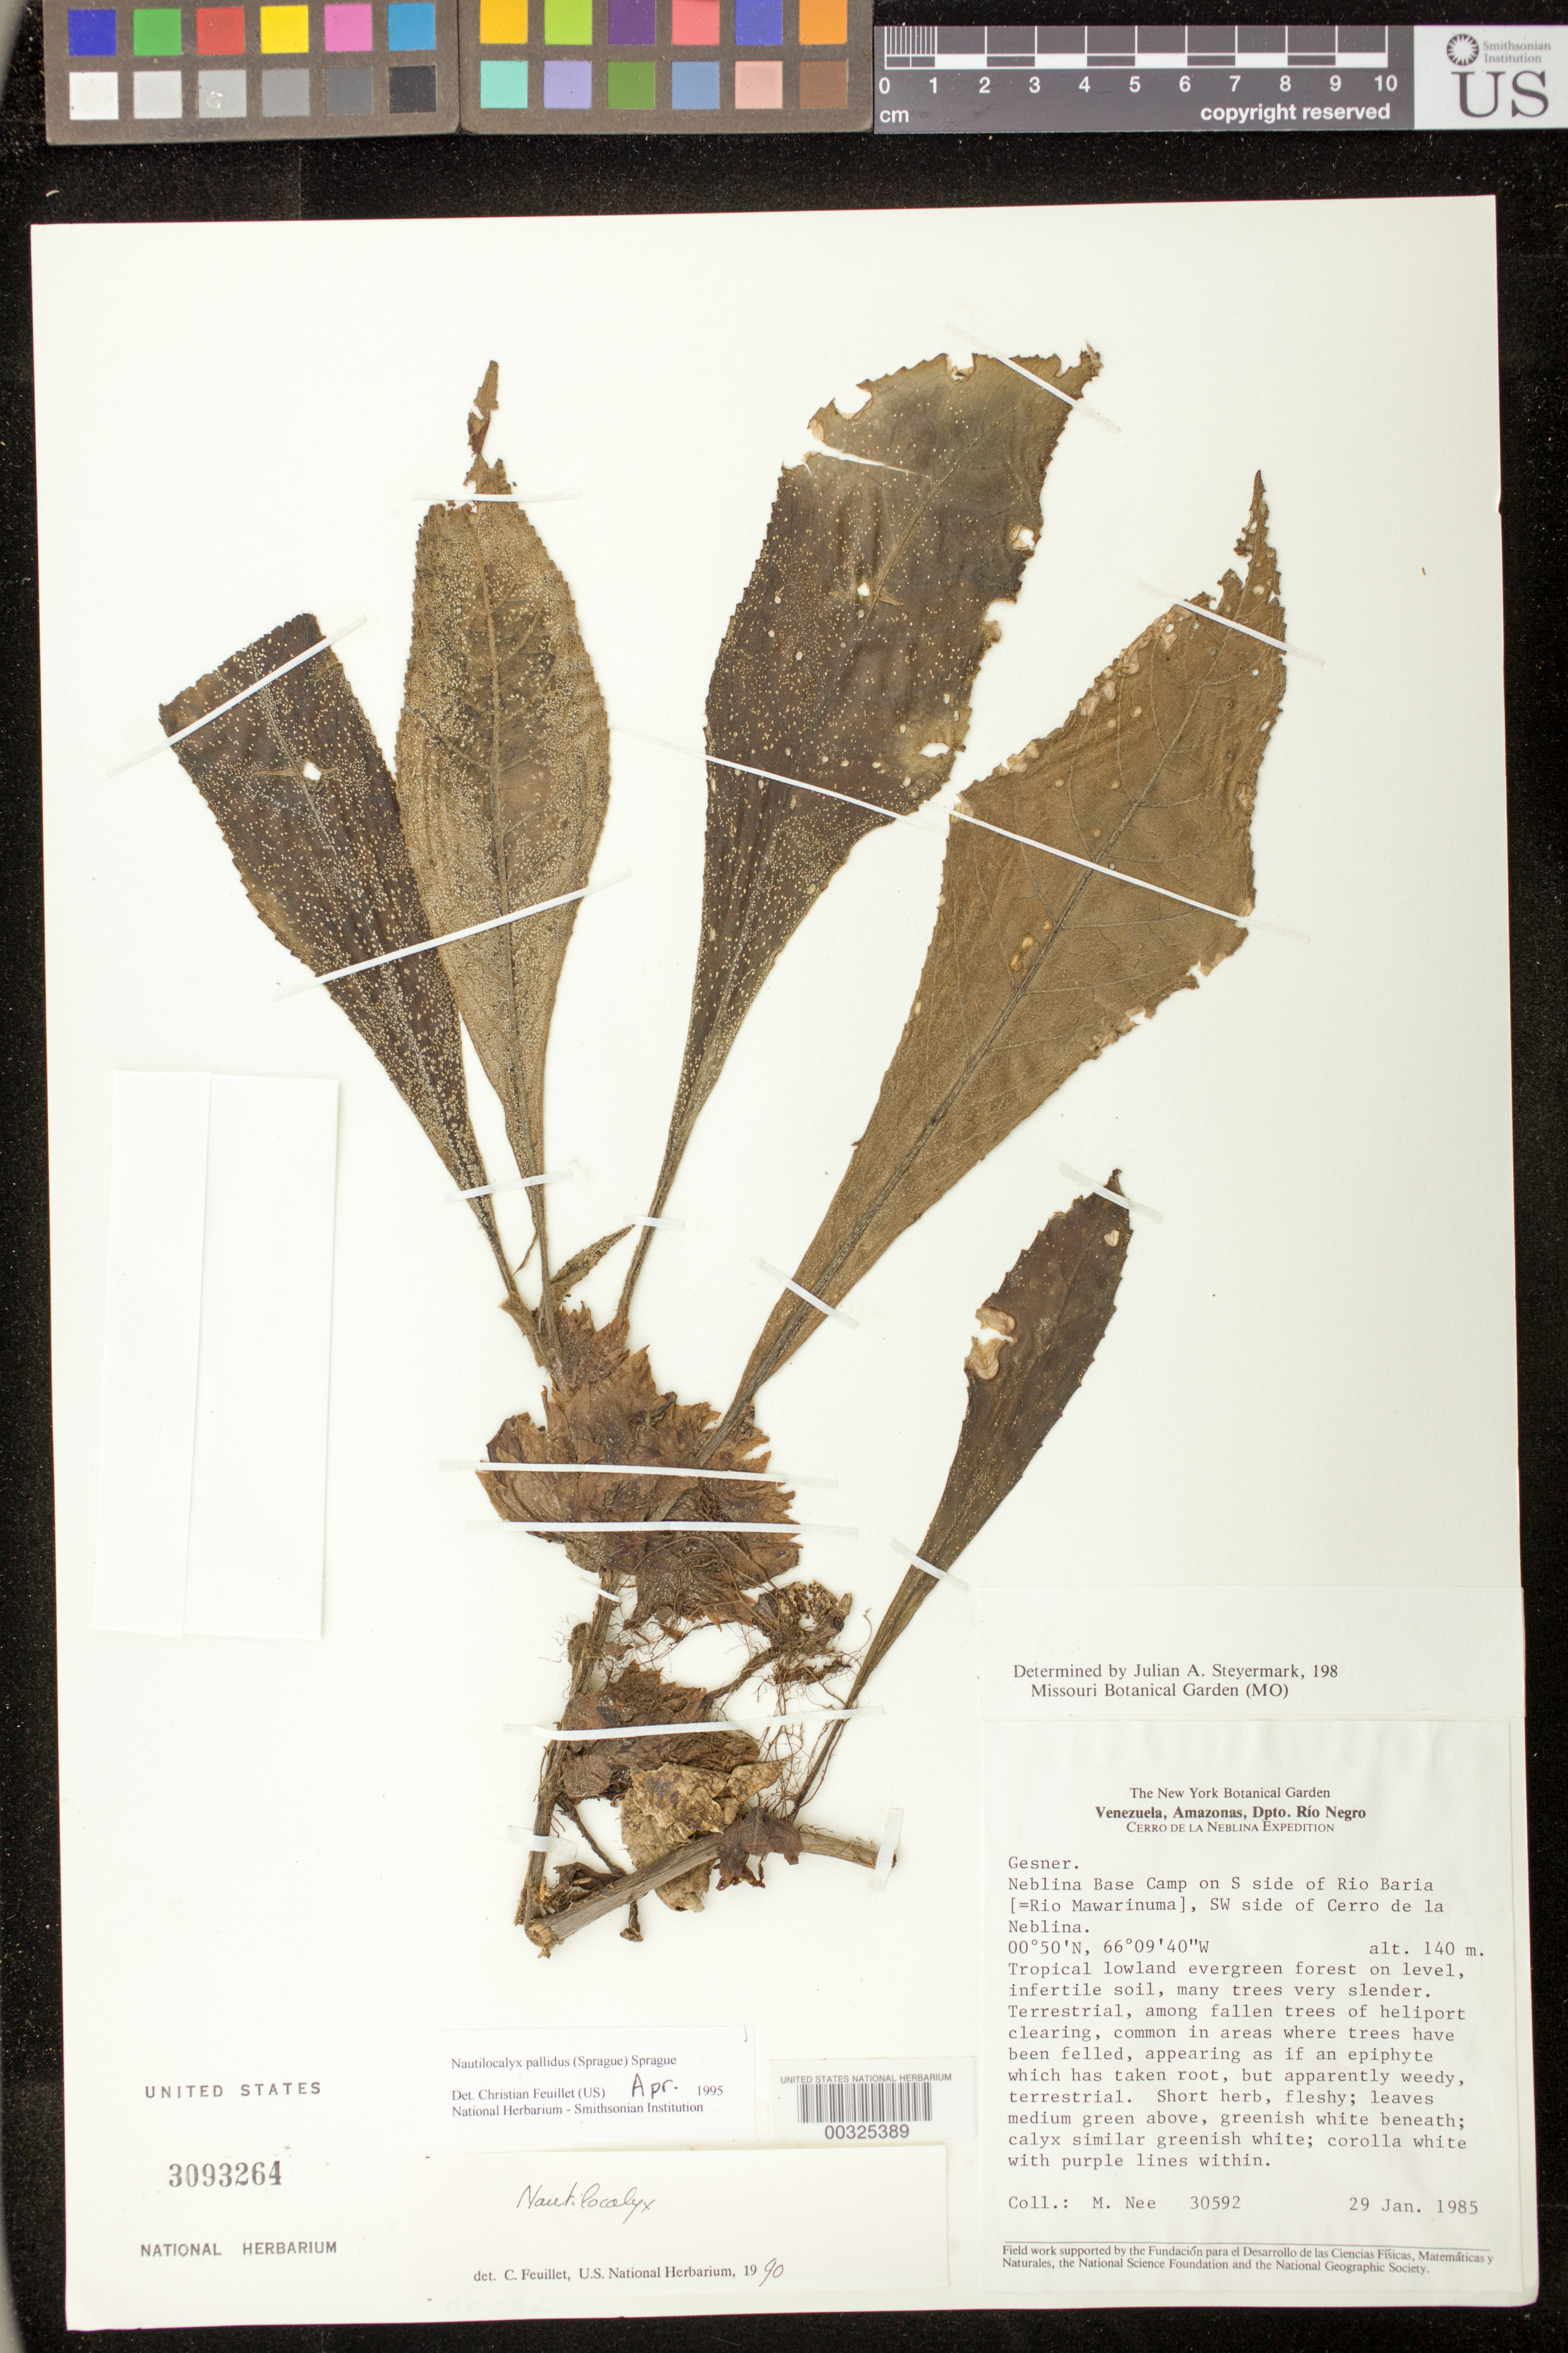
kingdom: Plantae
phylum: Tracheophyta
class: Magnoliopsida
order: Lamiales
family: Gesneriaceae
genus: Nautilocalyx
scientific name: Nautilocalyx pallidus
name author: (Sprague) C. Sprague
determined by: Feuillet, C.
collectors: M. Nee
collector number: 30592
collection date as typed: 29 Jan 1985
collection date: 1985-01-29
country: Venezuela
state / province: Amazonas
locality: Rio Negro Dept., Neblina base camp on S side of Rio Baria, SW side of Cerro de la Neblina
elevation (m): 140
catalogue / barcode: US 3093264